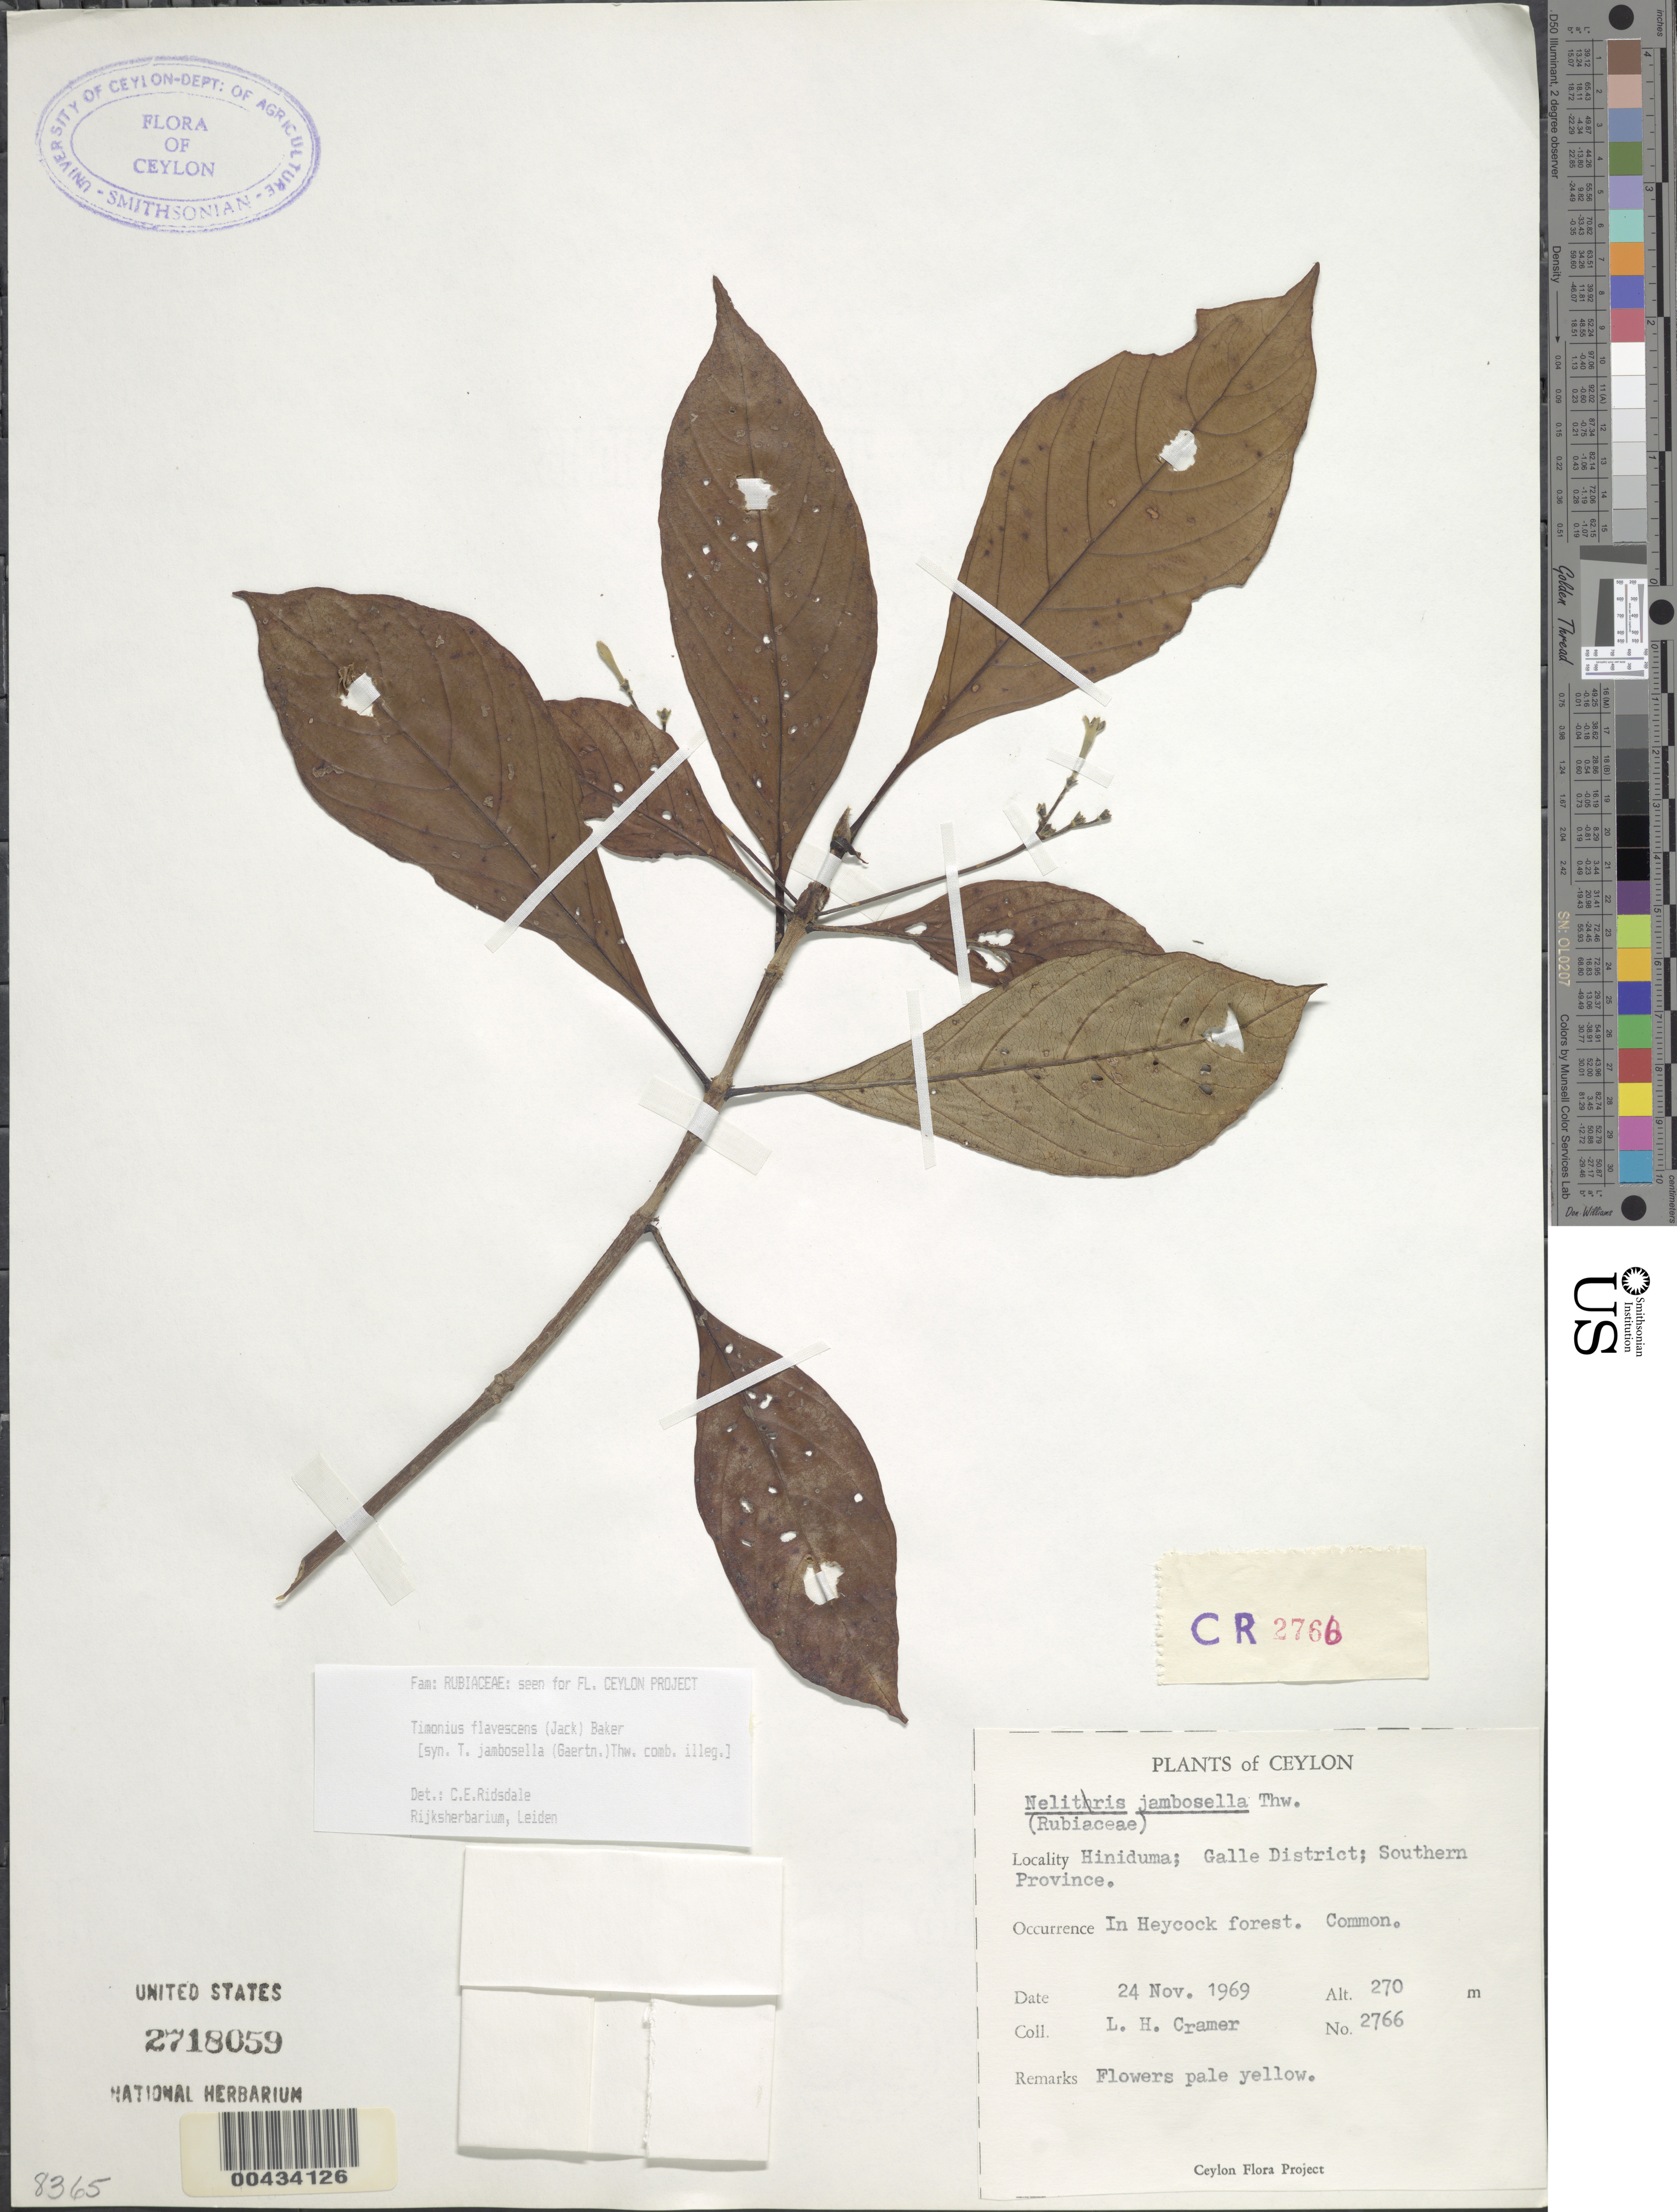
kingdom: Plantae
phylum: Tracheophyta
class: Magnoliopsida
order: Gentianales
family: Rubiaceae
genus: Timonius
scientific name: Timonius flavescens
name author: (Jack) Baker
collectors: L. H. Cramer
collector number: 2766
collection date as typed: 24 Nov 1969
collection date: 1969-11-24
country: Sri Lanka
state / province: Southern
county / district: Galle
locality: Hiniduma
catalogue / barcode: US 2718059